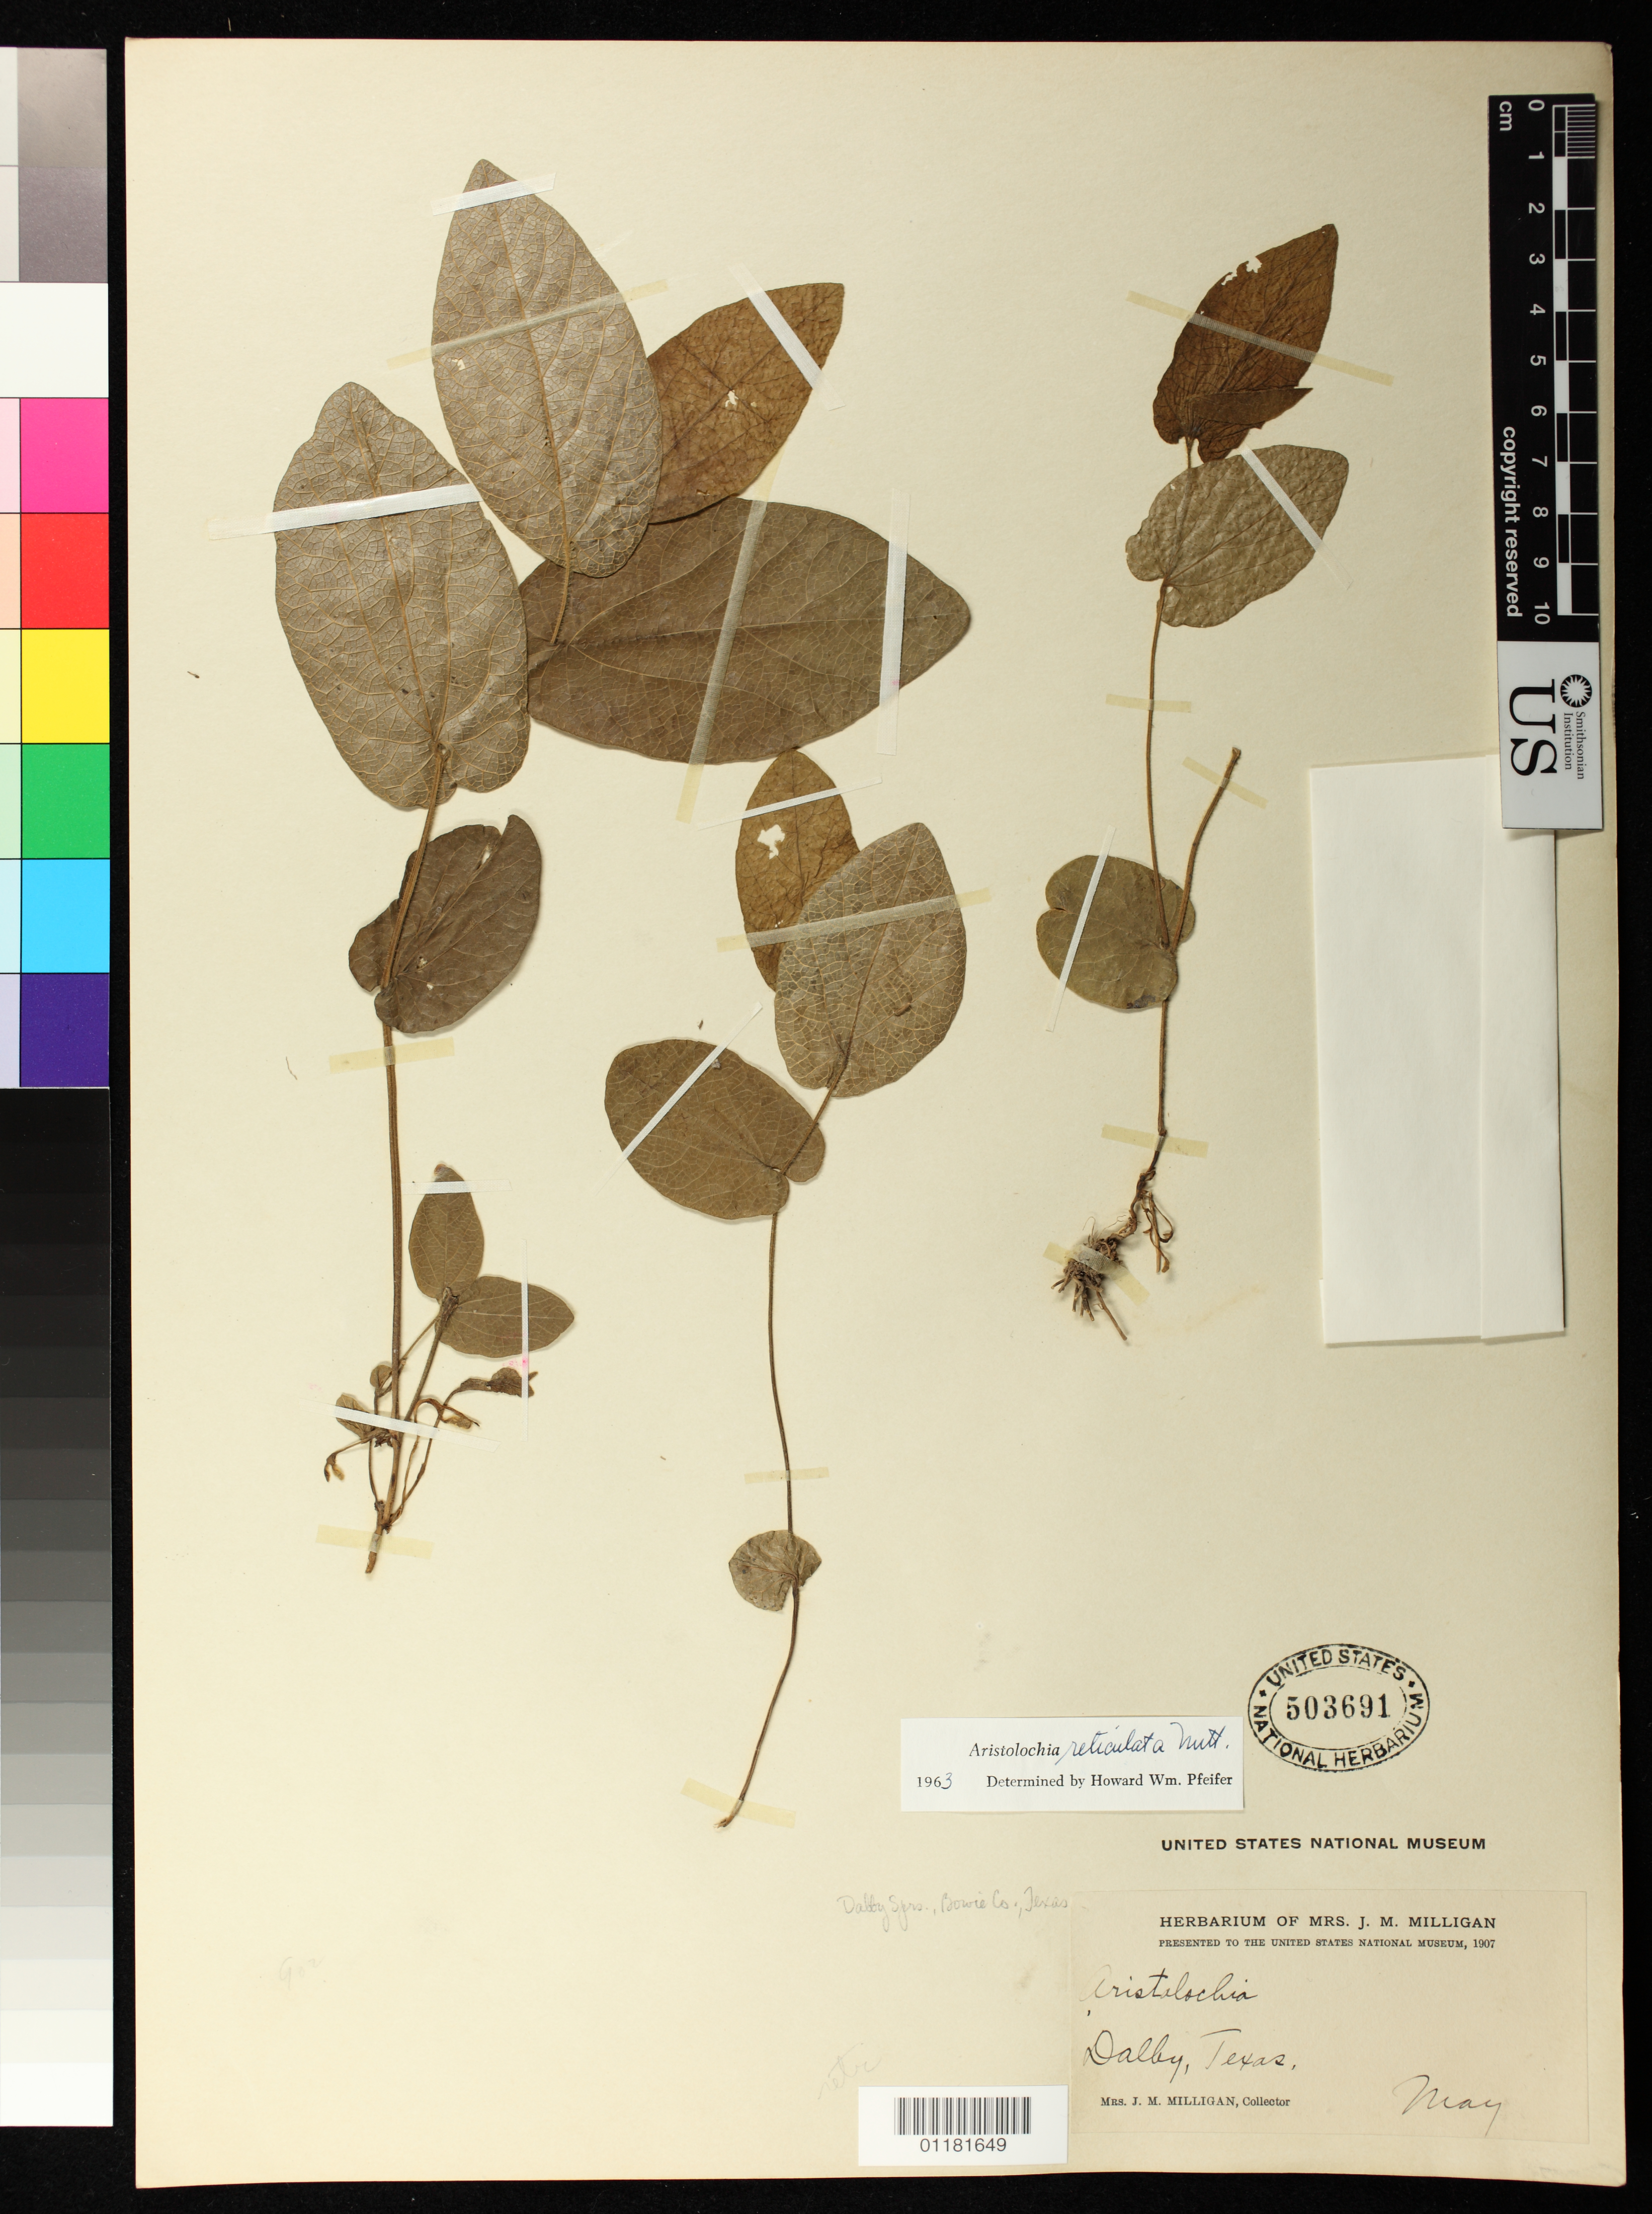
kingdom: Plantae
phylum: Tracheophyta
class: Magnoliopsida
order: Piperales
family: Aristolochiaceae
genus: Aristolochia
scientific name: Aristolochia reticulata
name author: Nutt.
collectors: J. M. Milligan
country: United States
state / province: Texas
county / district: Bowie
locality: Dalby Springs, Bowie County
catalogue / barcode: US 503691